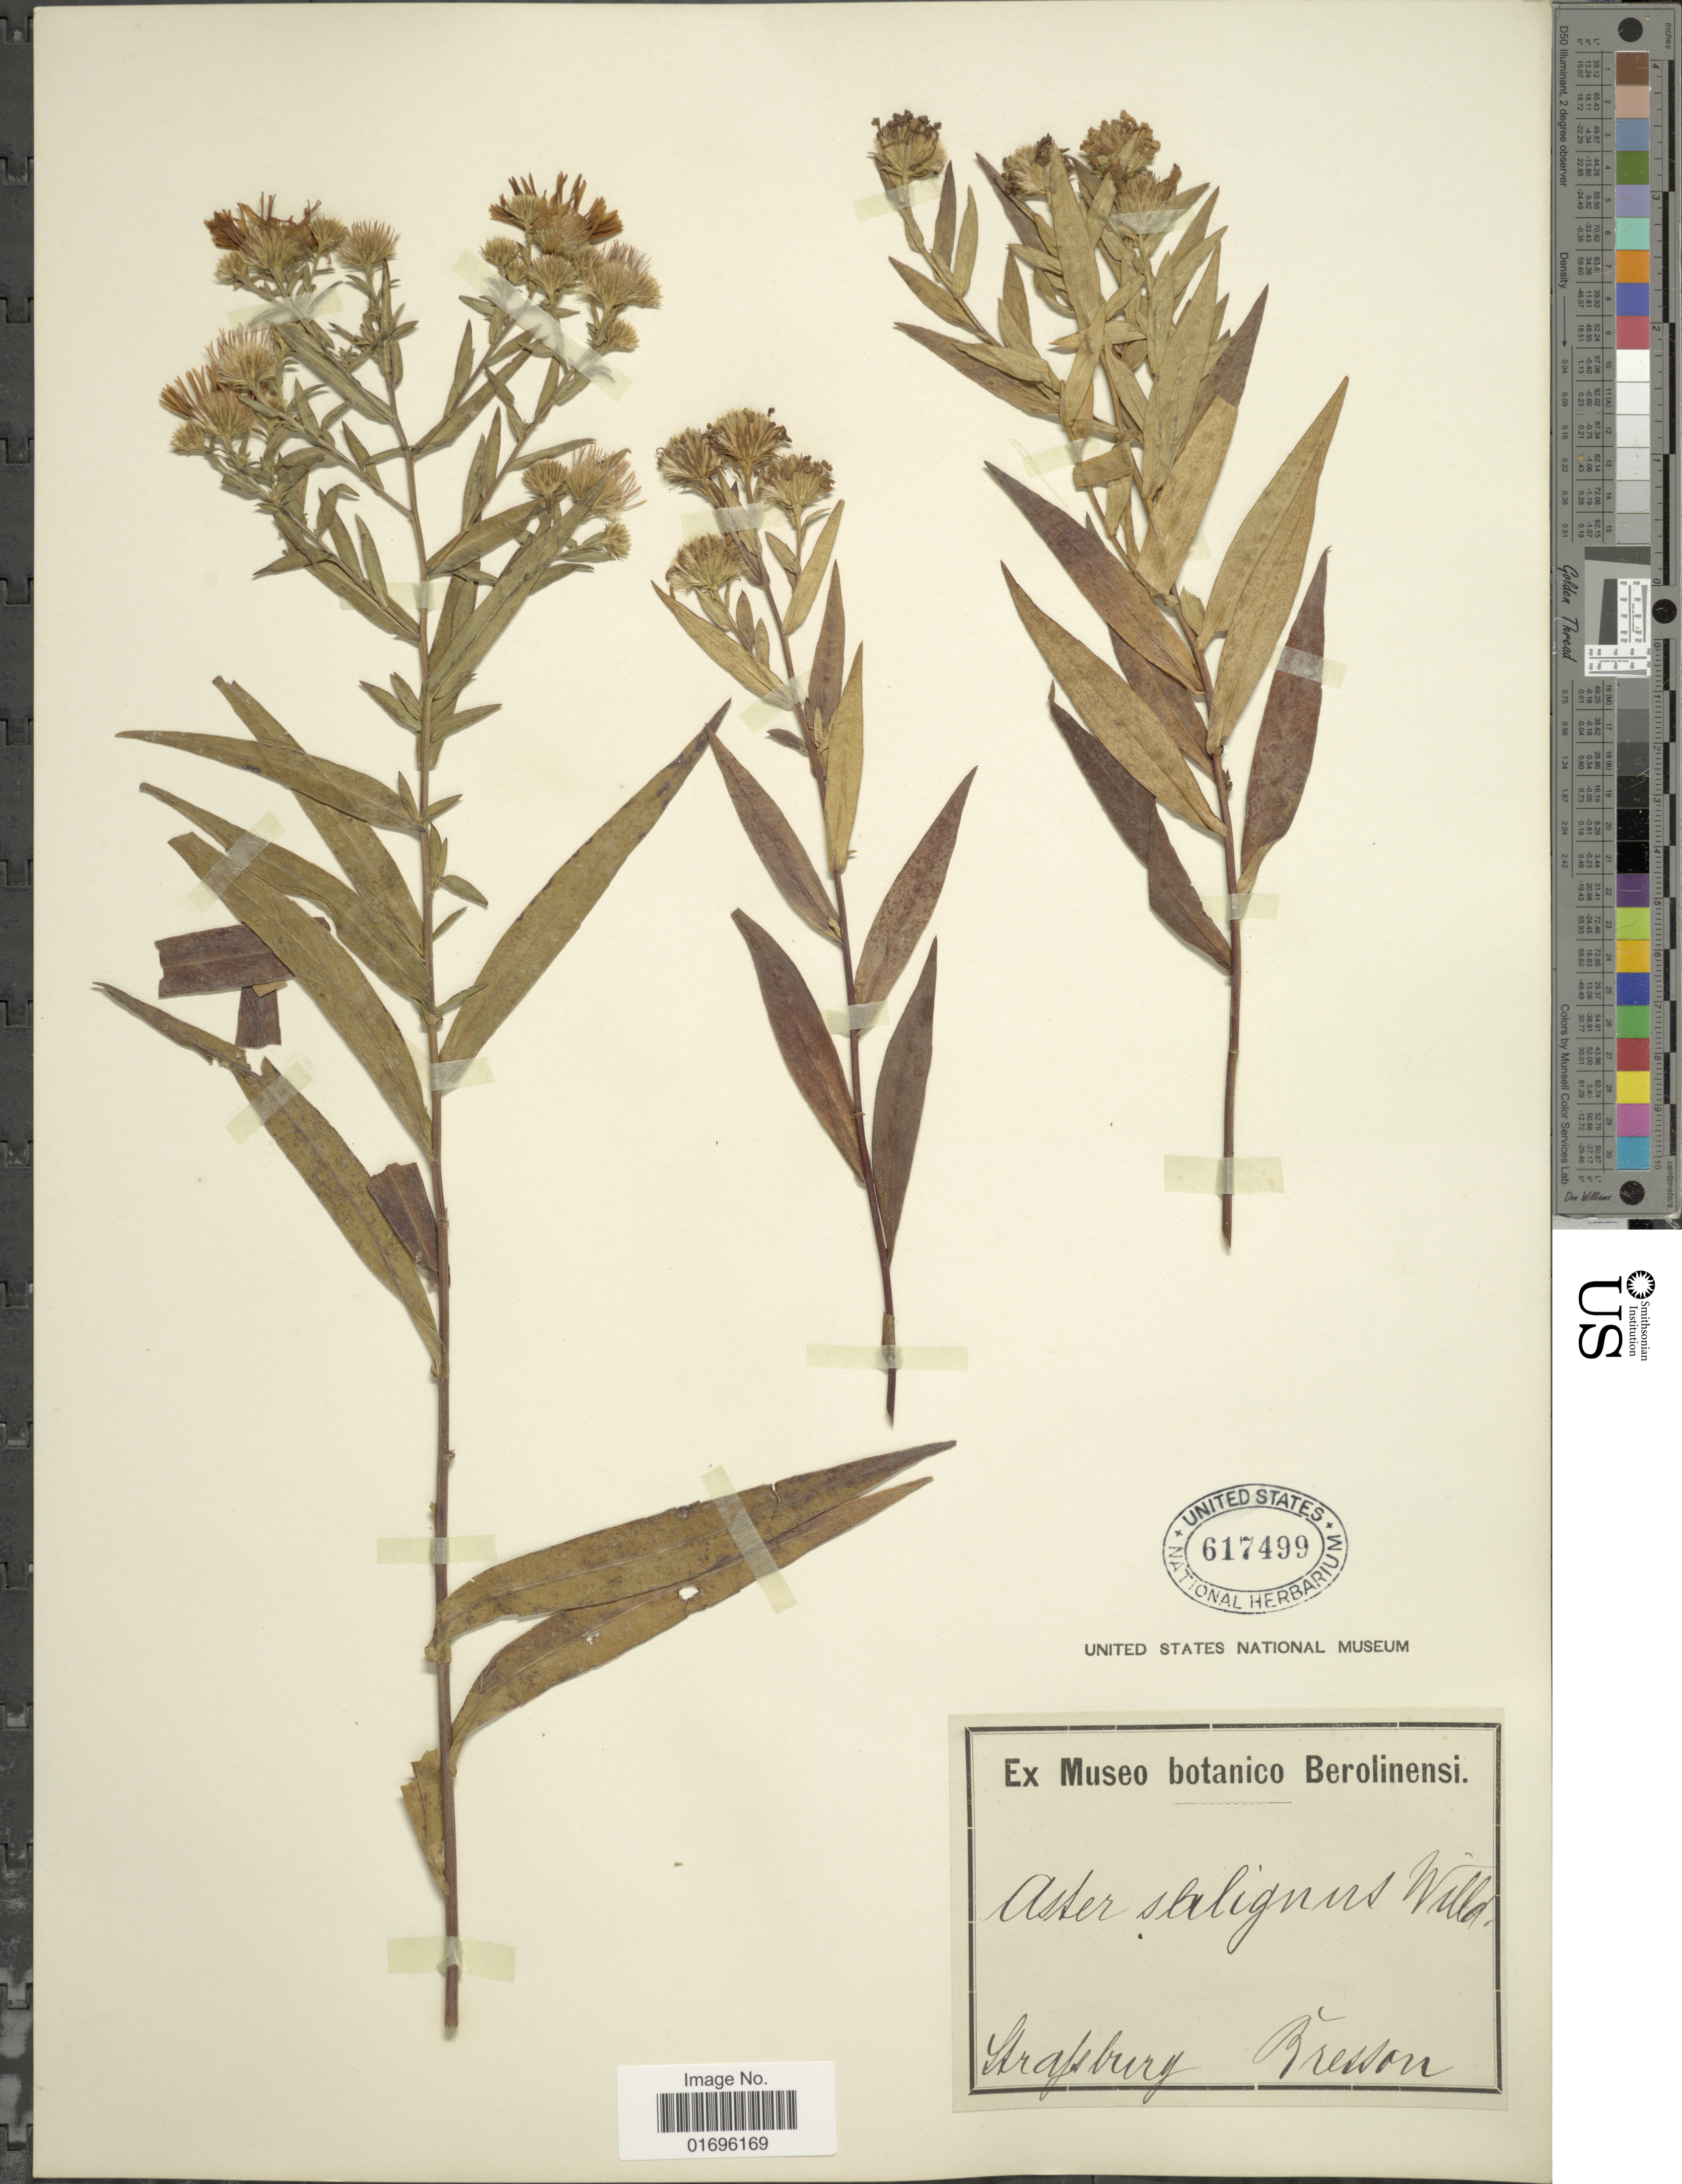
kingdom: Plantae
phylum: Tracheophyta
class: Magnoliopsida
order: Asterales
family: Asteraceae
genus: Aster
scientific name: Aster salignus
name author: Willd.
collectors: Bresson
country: Germany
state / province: Hesse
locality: Strafsburg. [interpreted]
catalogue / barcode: US 617499